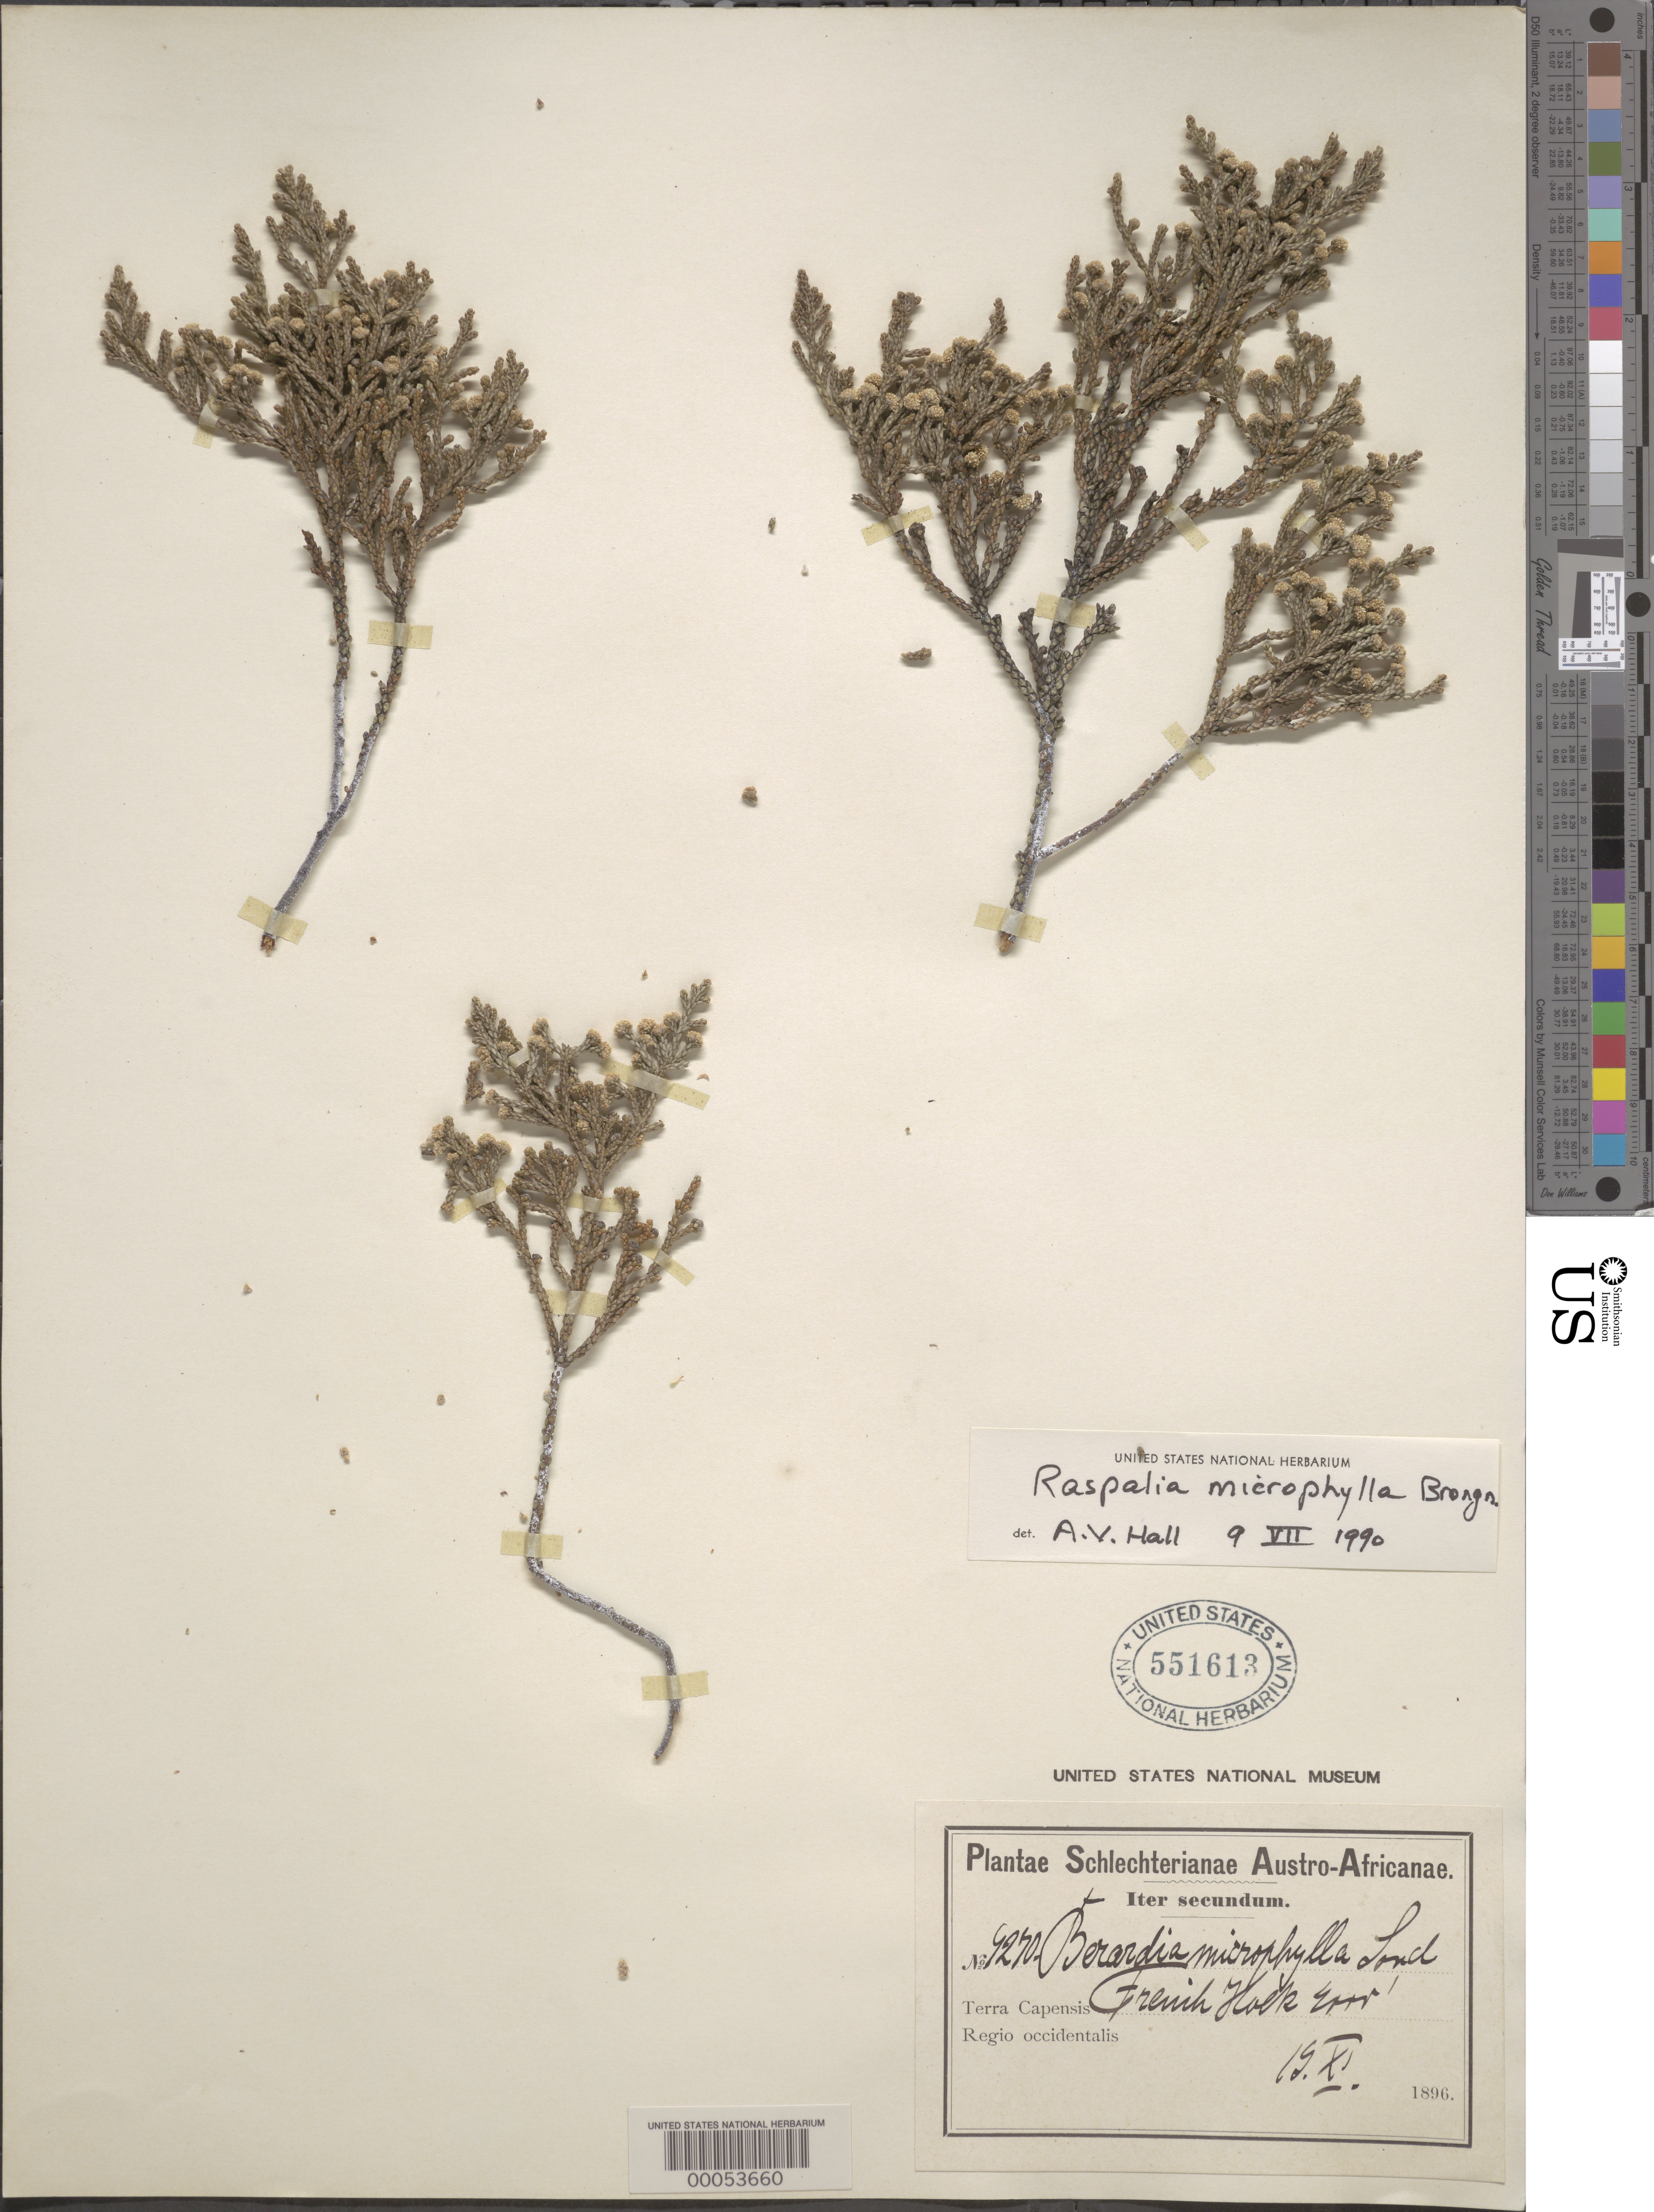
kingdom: Plantae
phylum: Tracheophyta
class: Magnoliopsida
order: Bruniales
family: Bruniaceae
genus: Brunia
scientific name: Brunia microphylla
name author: Thunb.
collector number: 7270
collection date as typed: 19 Nov 1896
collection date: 1896-11-19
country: South Africa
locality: French Hoek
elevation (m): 1219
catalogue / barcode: US 551613